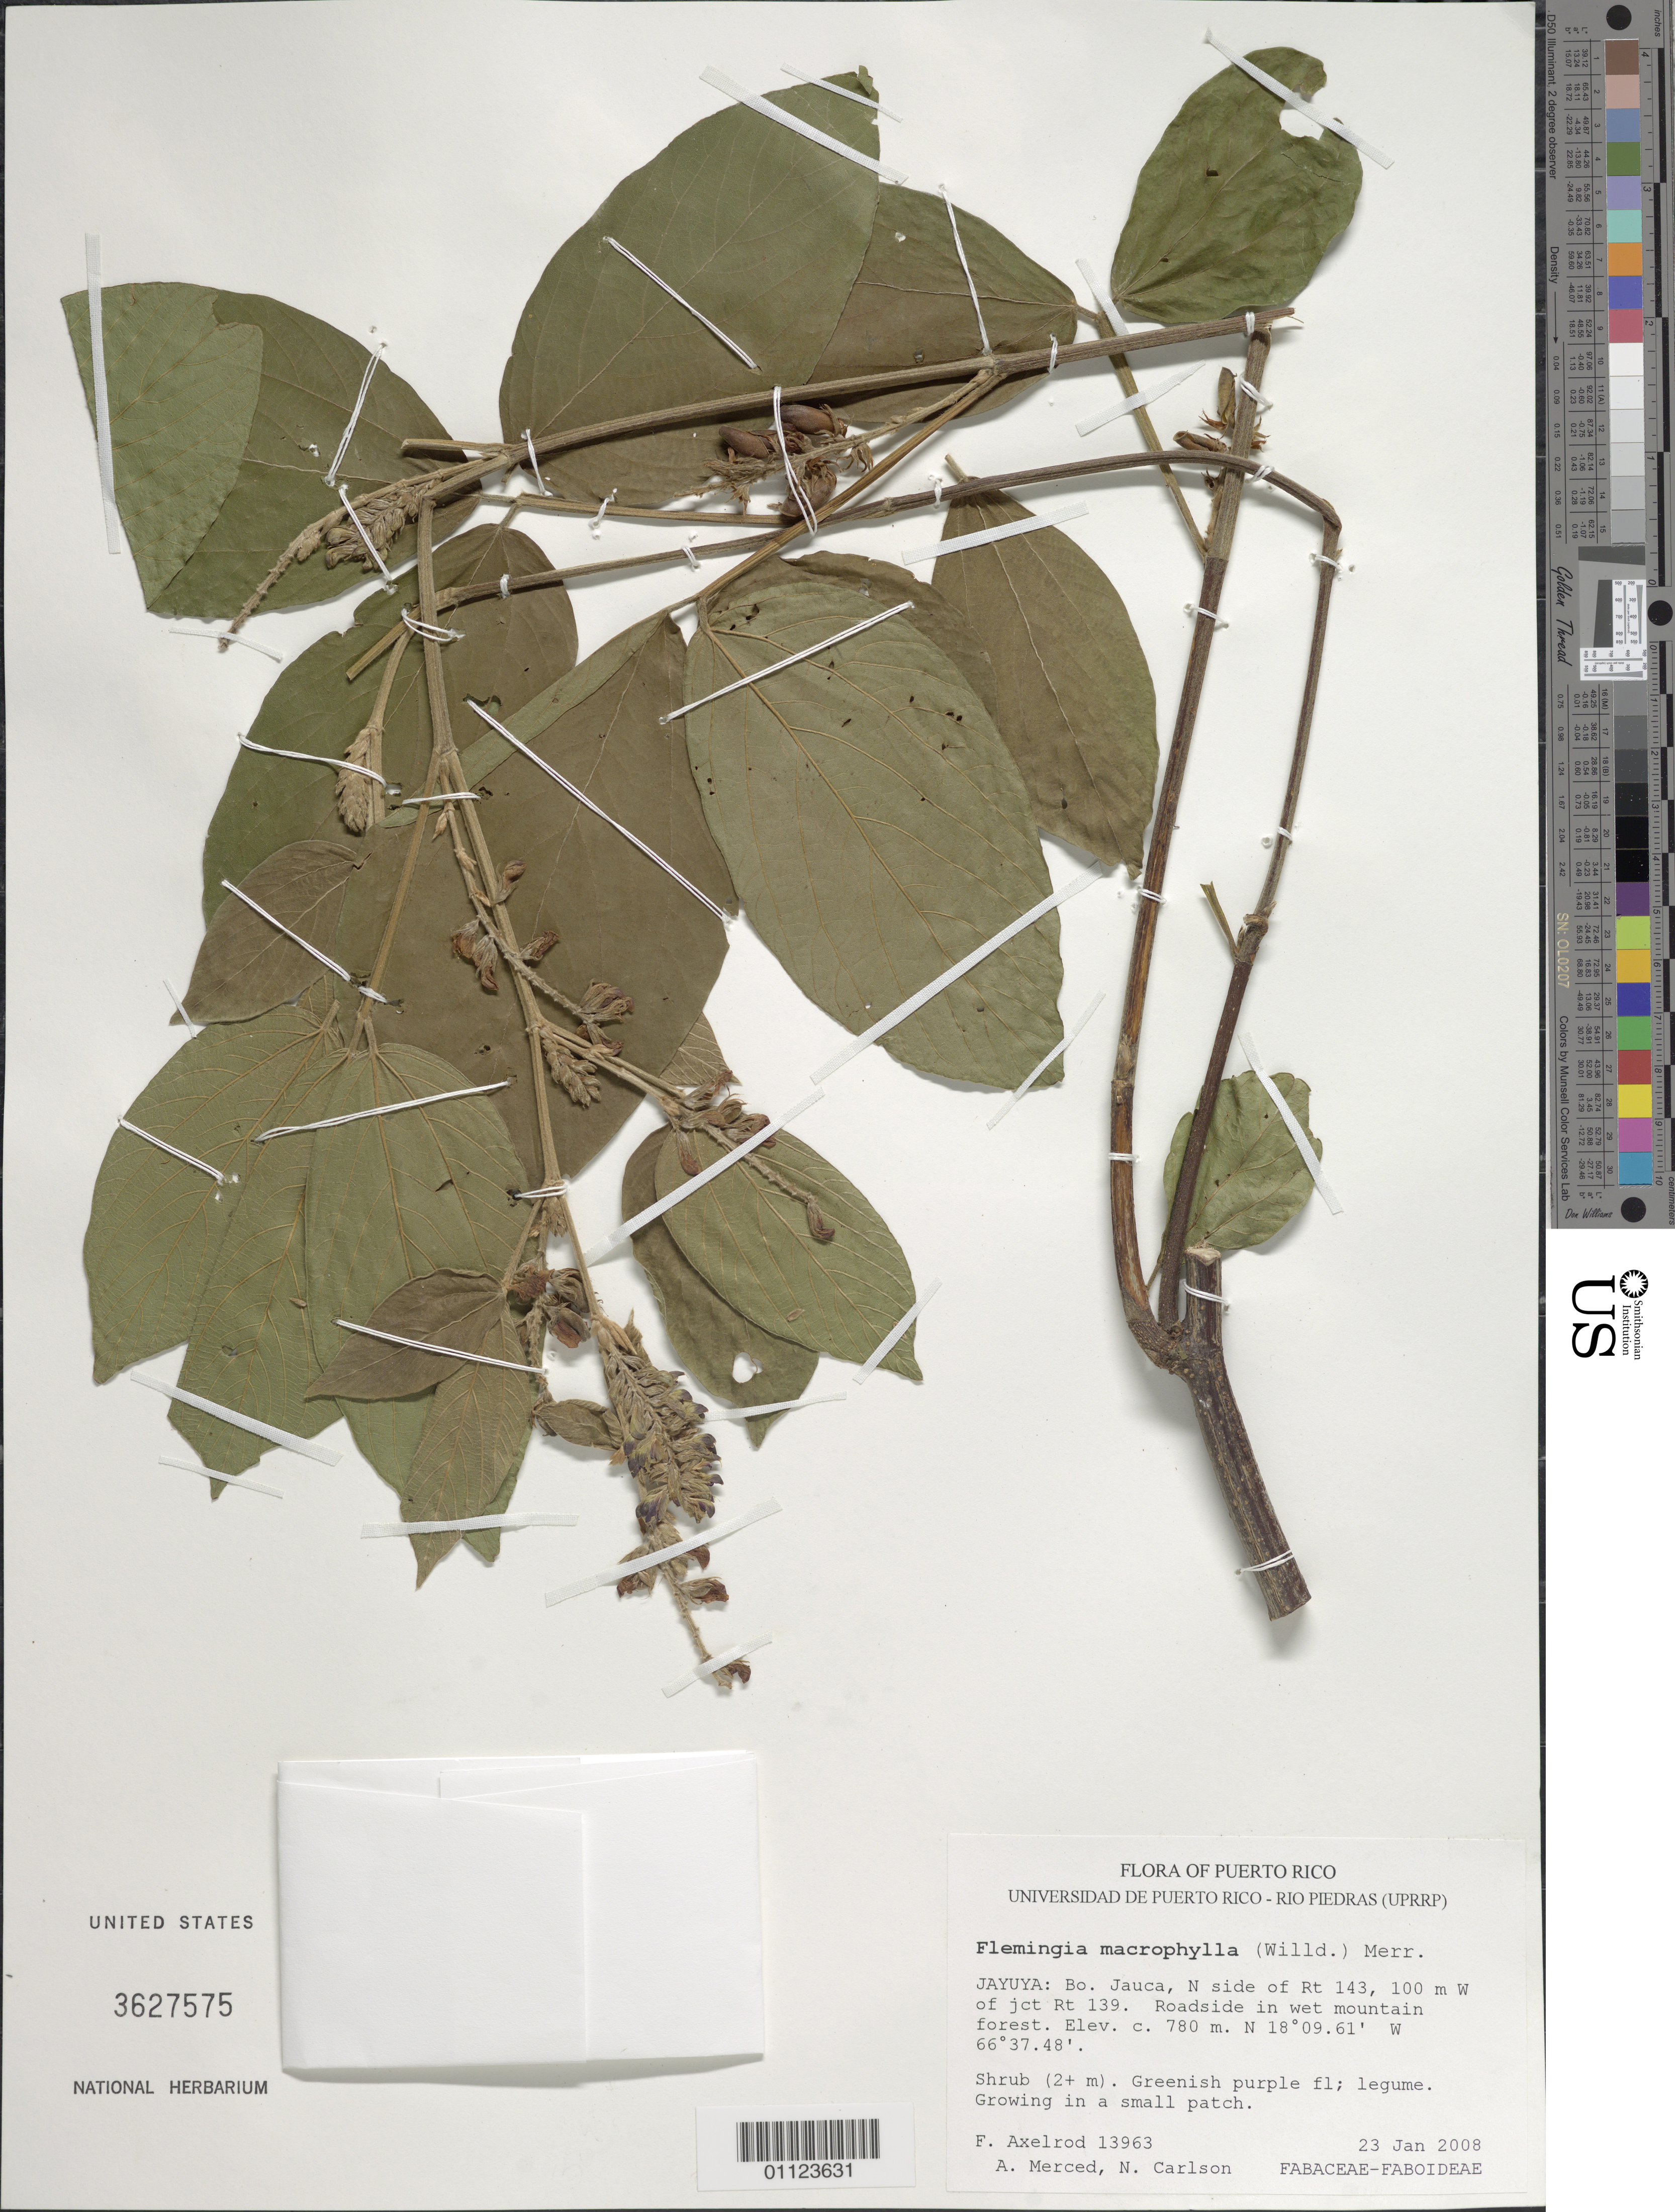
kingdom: Plantae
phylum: Tracheophyta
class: Magnoliopsida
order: Fabales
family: Fabaceae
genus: Flemingia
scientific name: Flemingia macrophylla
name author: (Willd.) Kuntze ex Merr.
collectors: F. S. Axelrod, A. Merced Alejandro & N. Carlson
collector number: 13963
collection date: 2008-01-23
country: Puerto Rico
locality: Jayuya: Bo. Jauca, N side of Rt. 143, 100 m W of jct. Rt. 139.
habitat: Roadside in wet mountain forest.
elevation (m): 780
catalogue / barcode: US 3627575